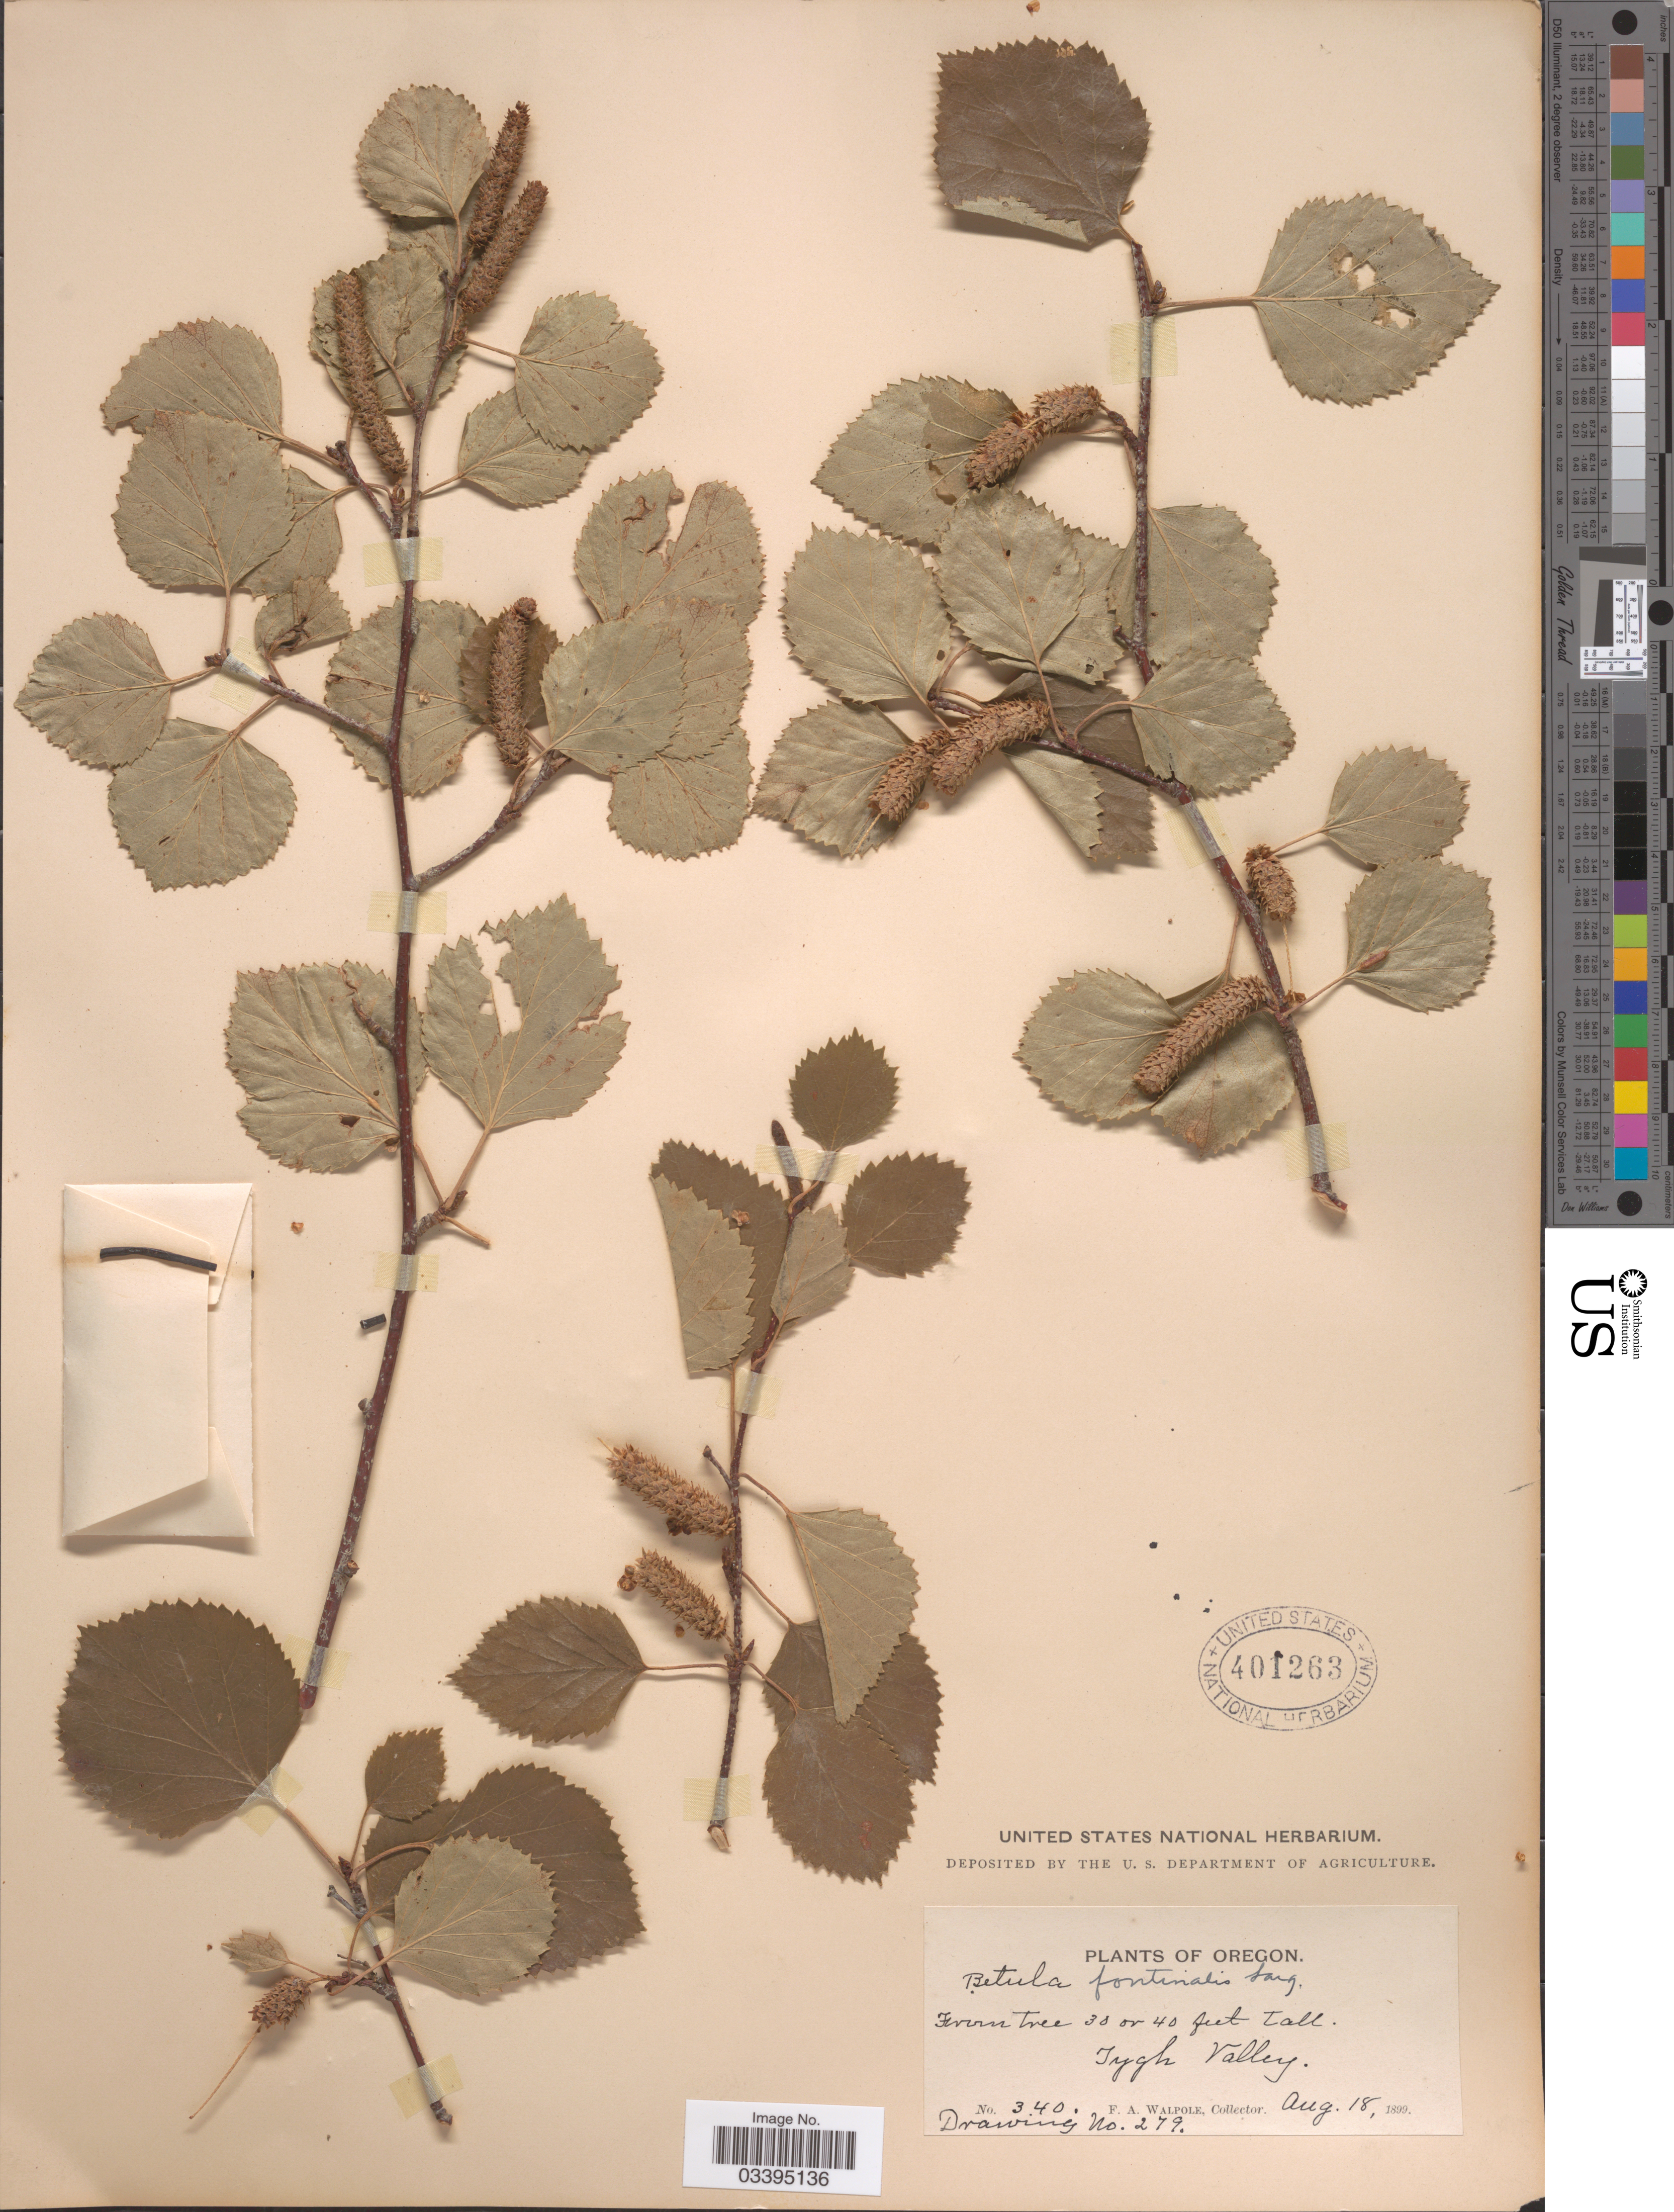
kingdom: Plantae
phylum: Tracheophyta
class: Magnoliopsida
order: Fagales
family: Betulaceae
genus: Betula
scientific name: Betula fontinalis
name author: Sarg.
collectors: F. Walpole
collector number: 340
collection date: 1899-08-18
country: United States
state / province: Oregon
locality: Tygh Valley.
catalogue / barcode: US 401263